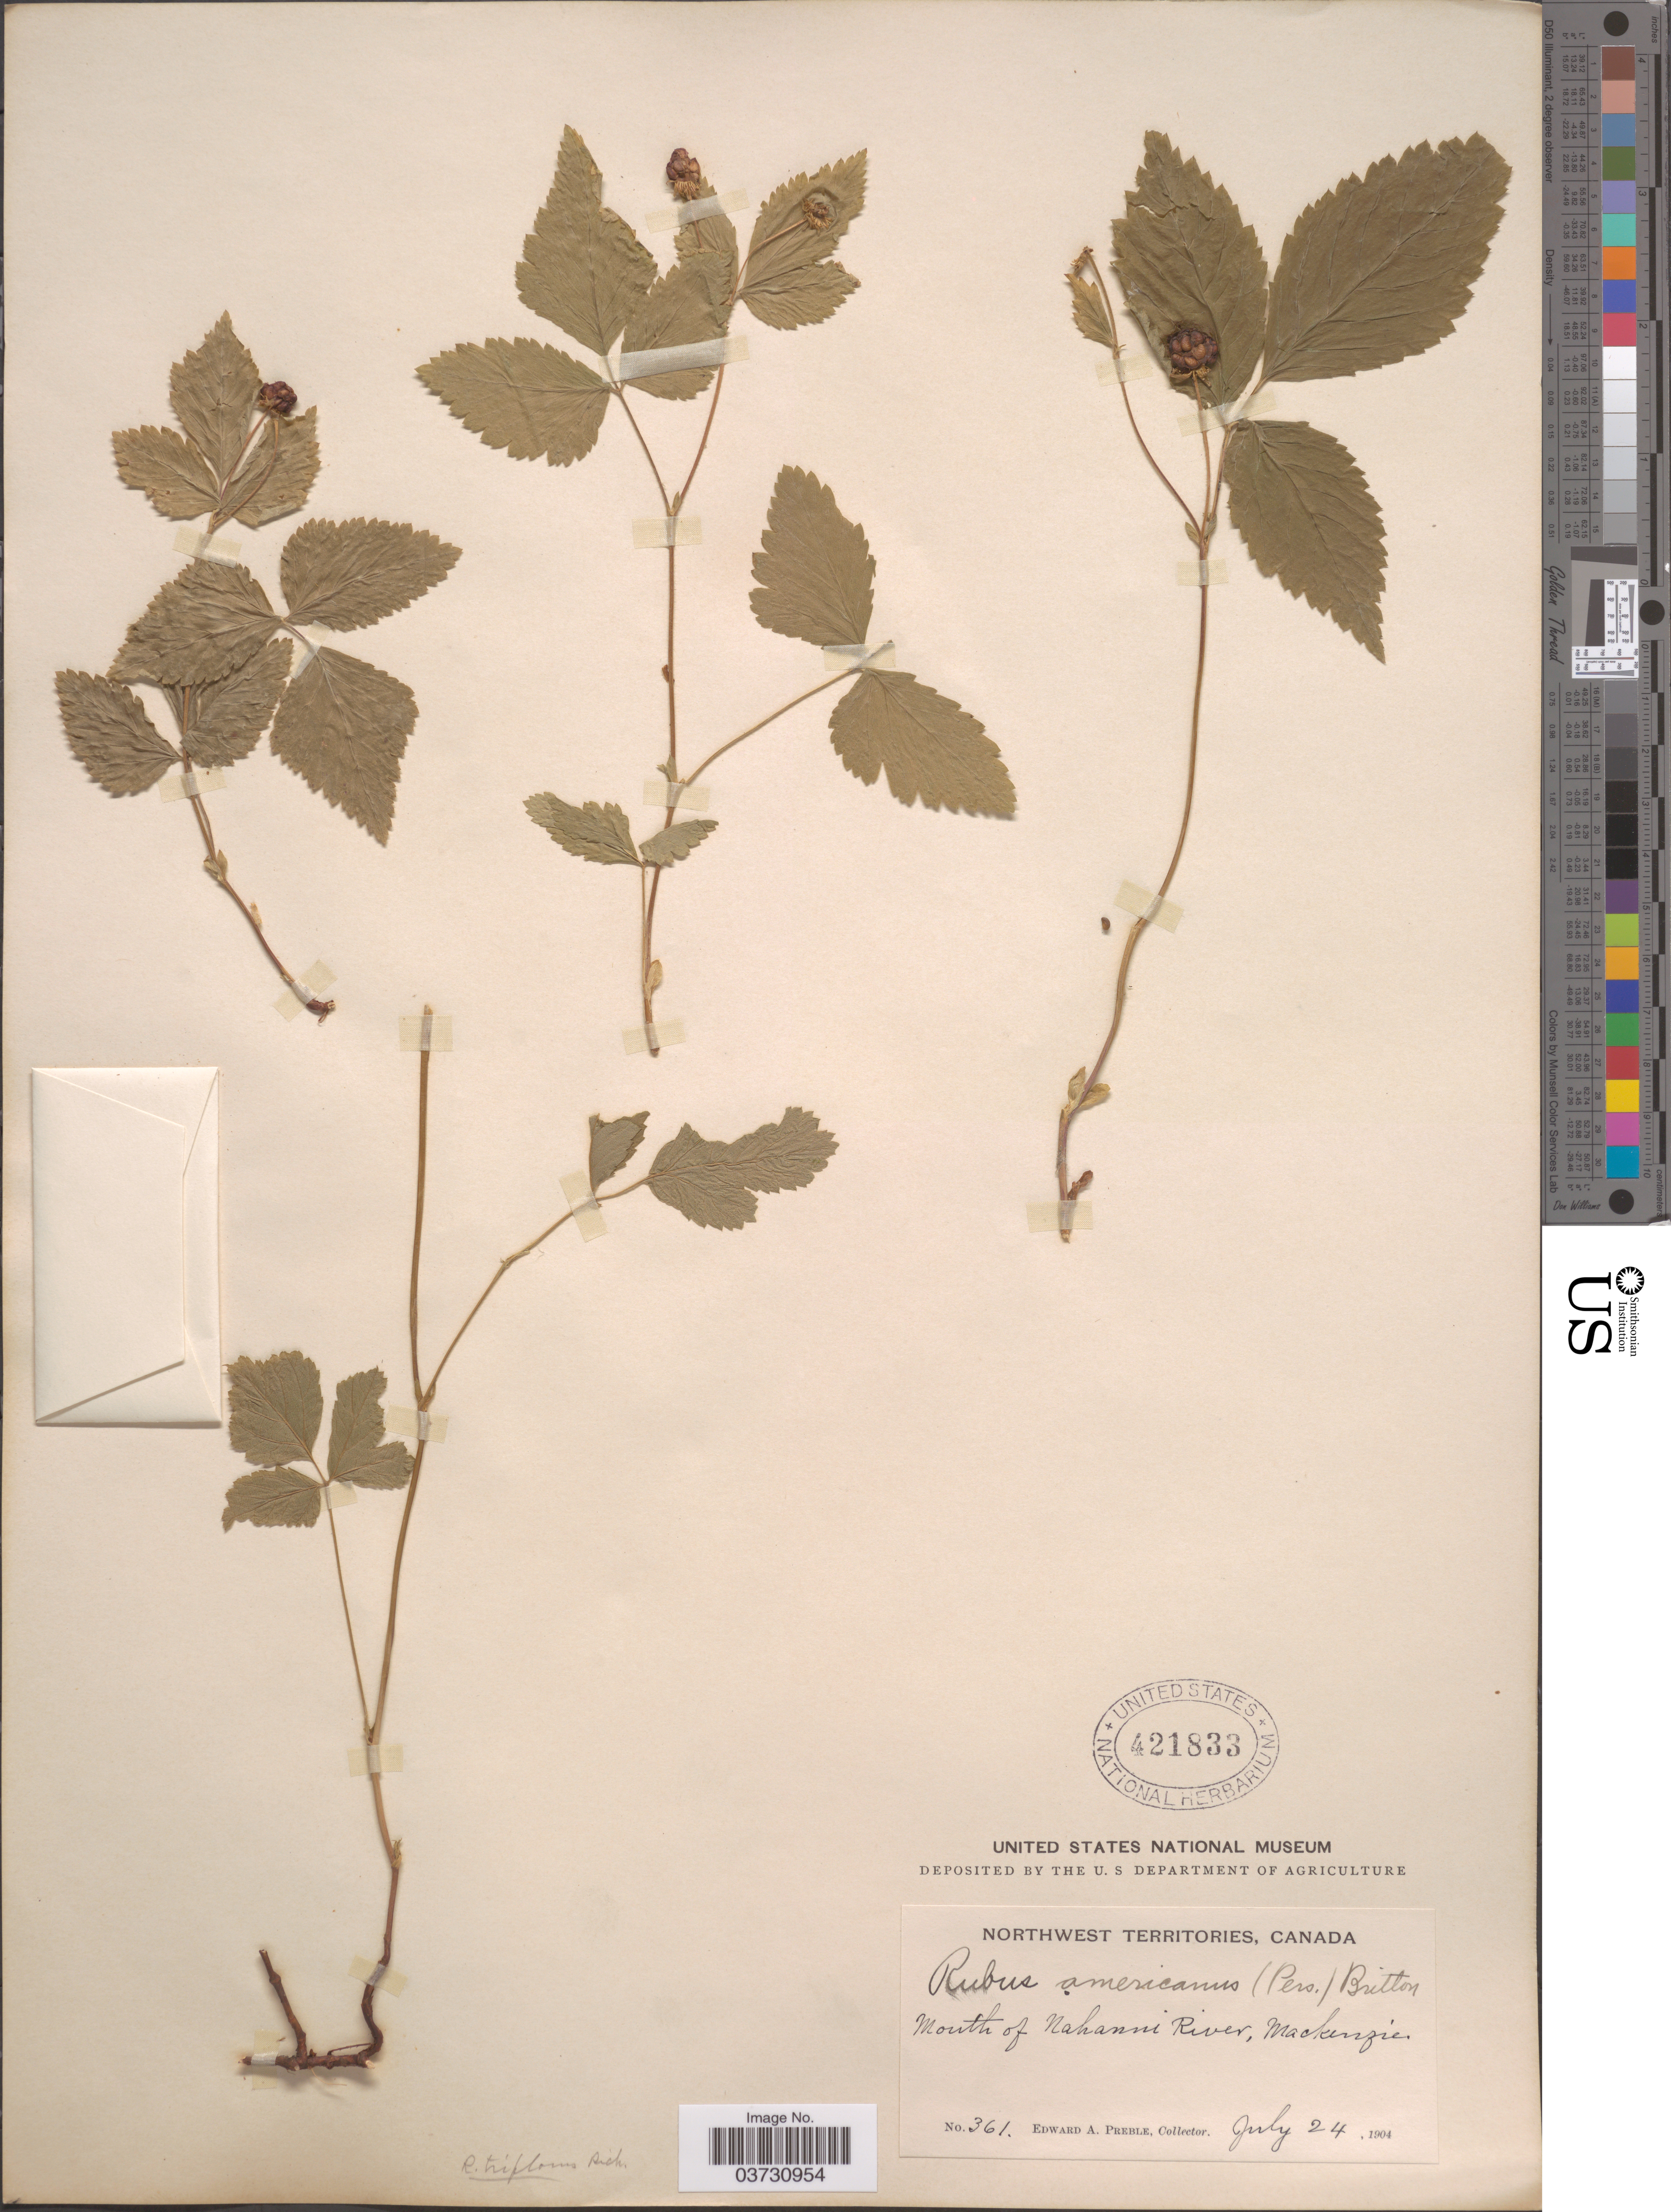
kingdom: Plantae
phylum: Tracheophyta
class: Magnoliopsida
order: Rosales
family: Rosaceae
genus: Rubus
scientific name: Rubus pubescens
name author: Raf.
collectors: E. Preble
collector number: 361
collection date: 1904-07-24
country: Canada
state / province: Northwest Territories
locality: Mouth of Nahanni River, Mackenzie.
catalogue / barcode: US 421833